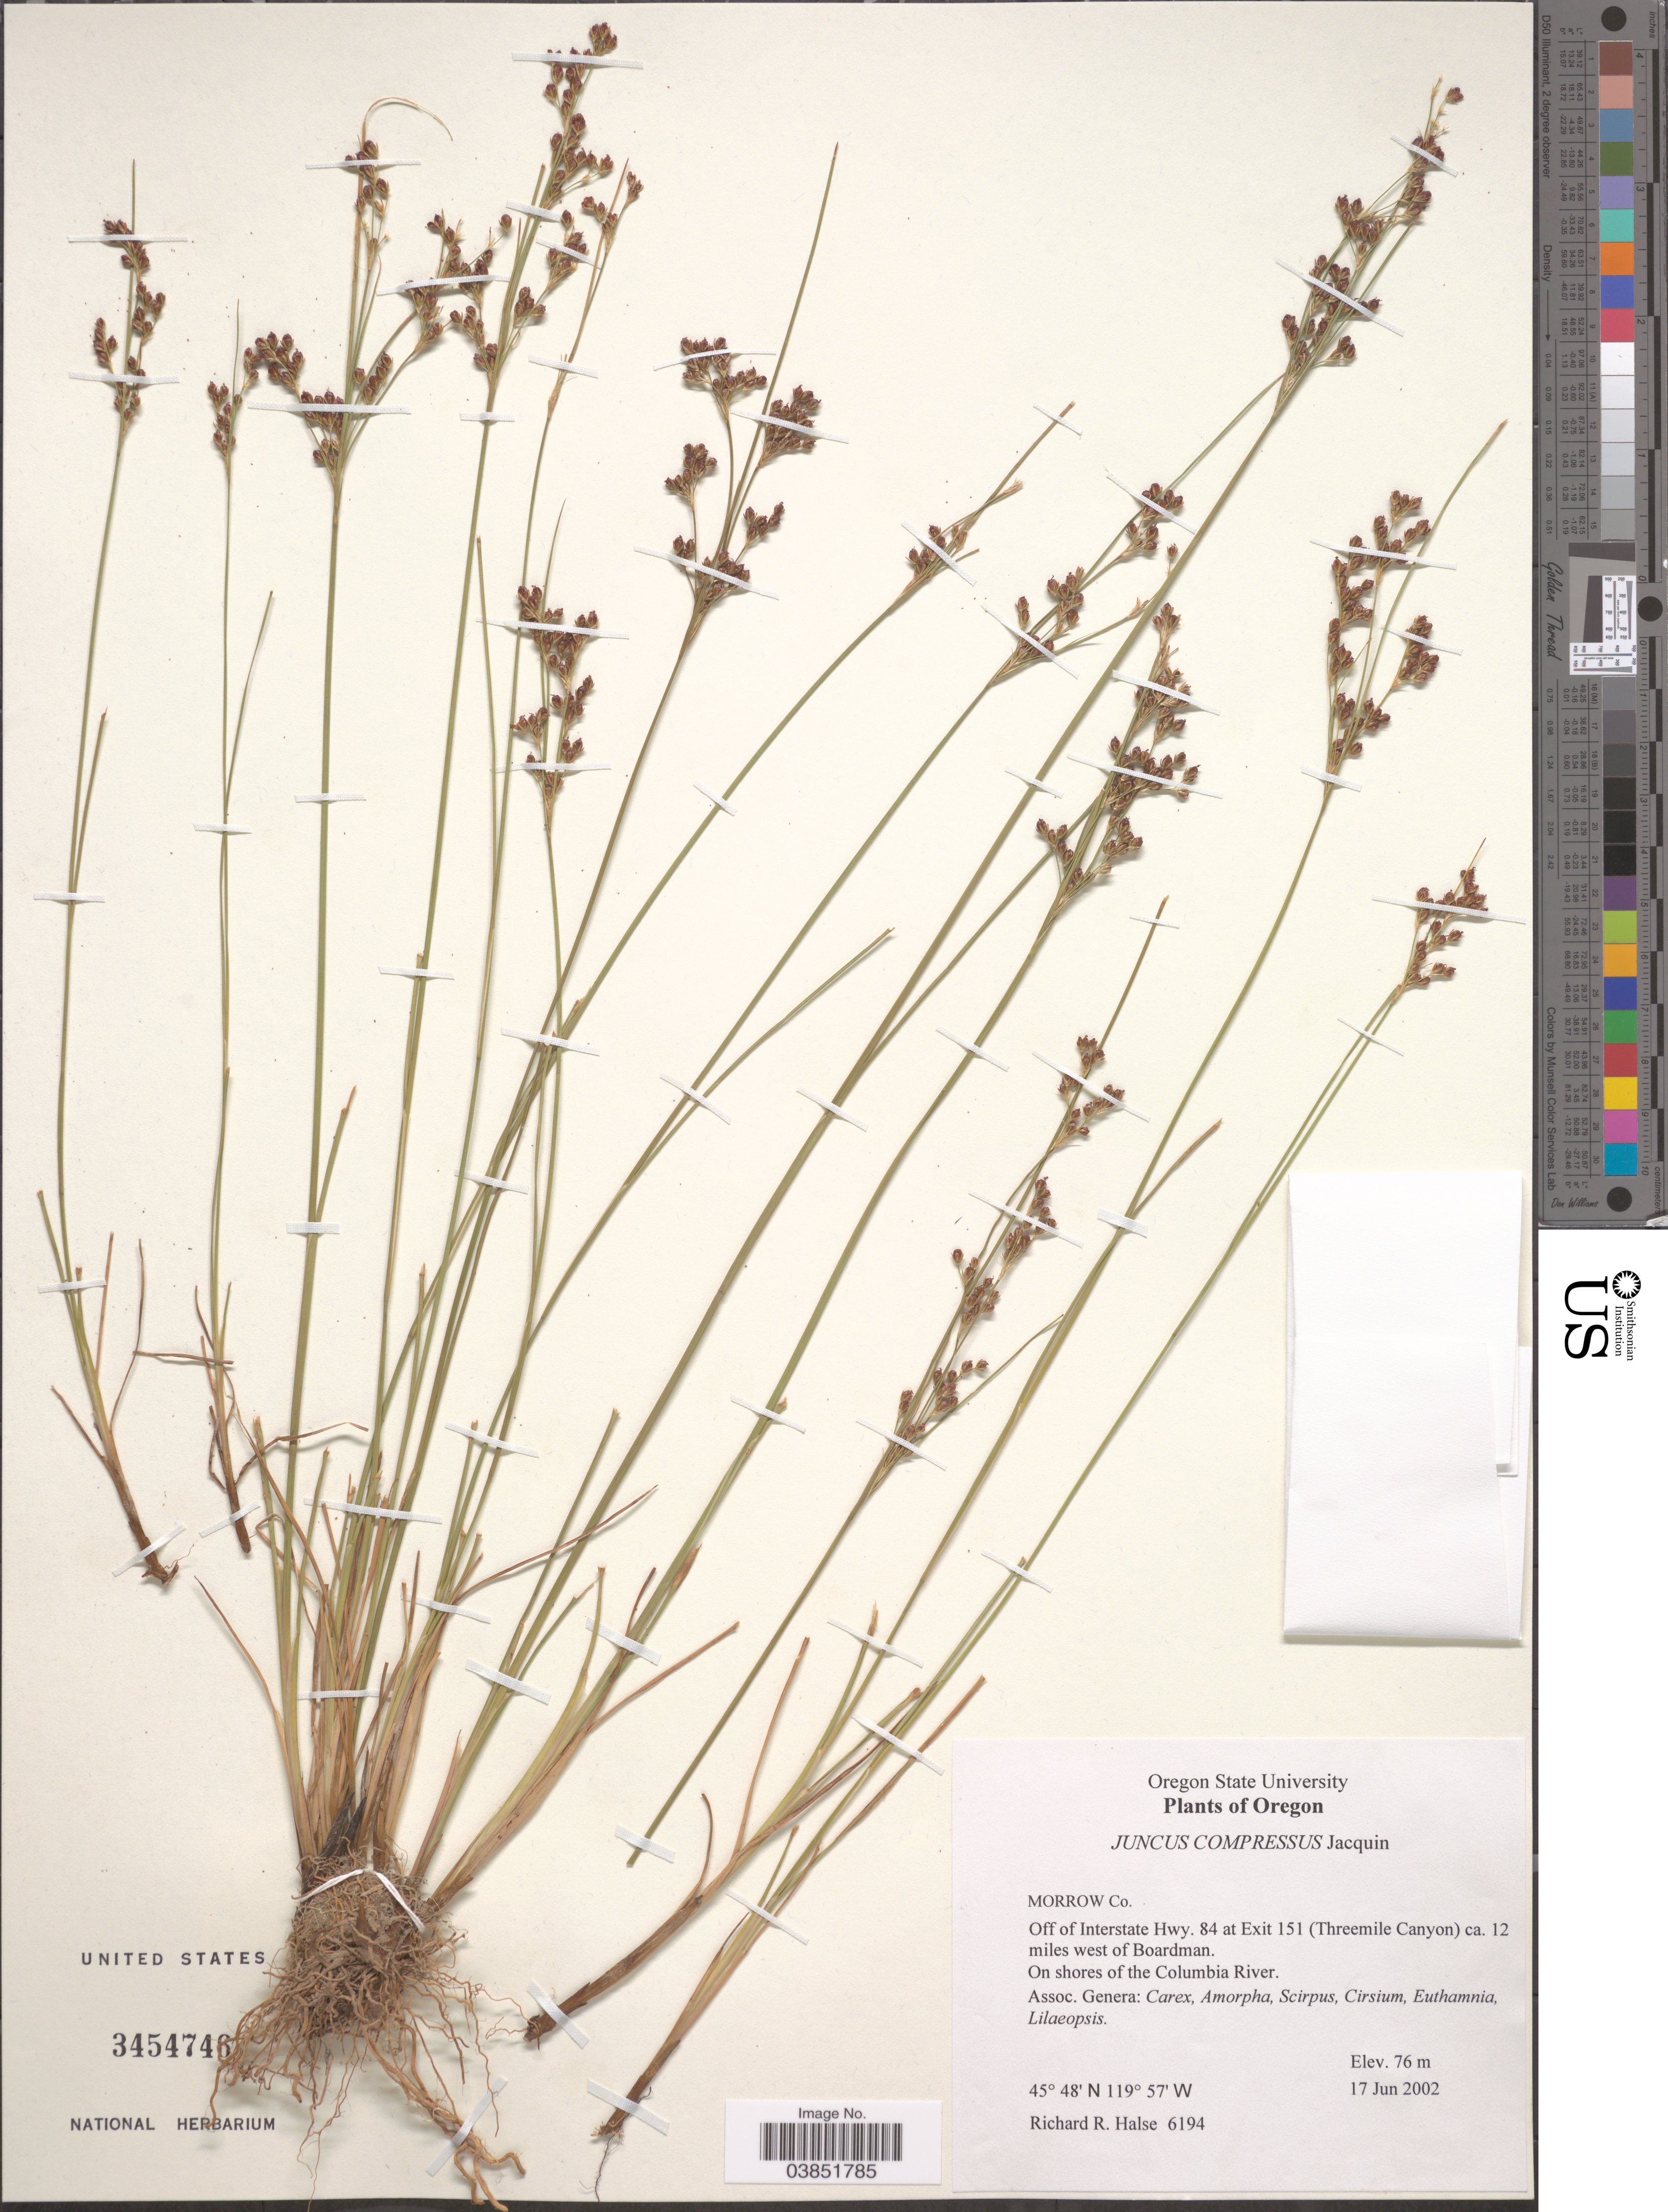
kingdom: Plantae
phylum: Tracheophyta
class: Liliopsida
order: Poales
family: Juncaceae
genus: Juncus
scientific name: Juncus compressus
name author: Jacq.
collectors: R. Halse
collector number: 6194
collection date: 2002-06-17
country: United States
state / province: Oregon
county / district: Morrow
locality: Morrow Co. Off of Interstate Hwy. 84 at Exit 151 (Threemile Canyon) ca. 12 miles west of Boardman. On shores of the Columbia River.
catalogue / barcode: US 3454746